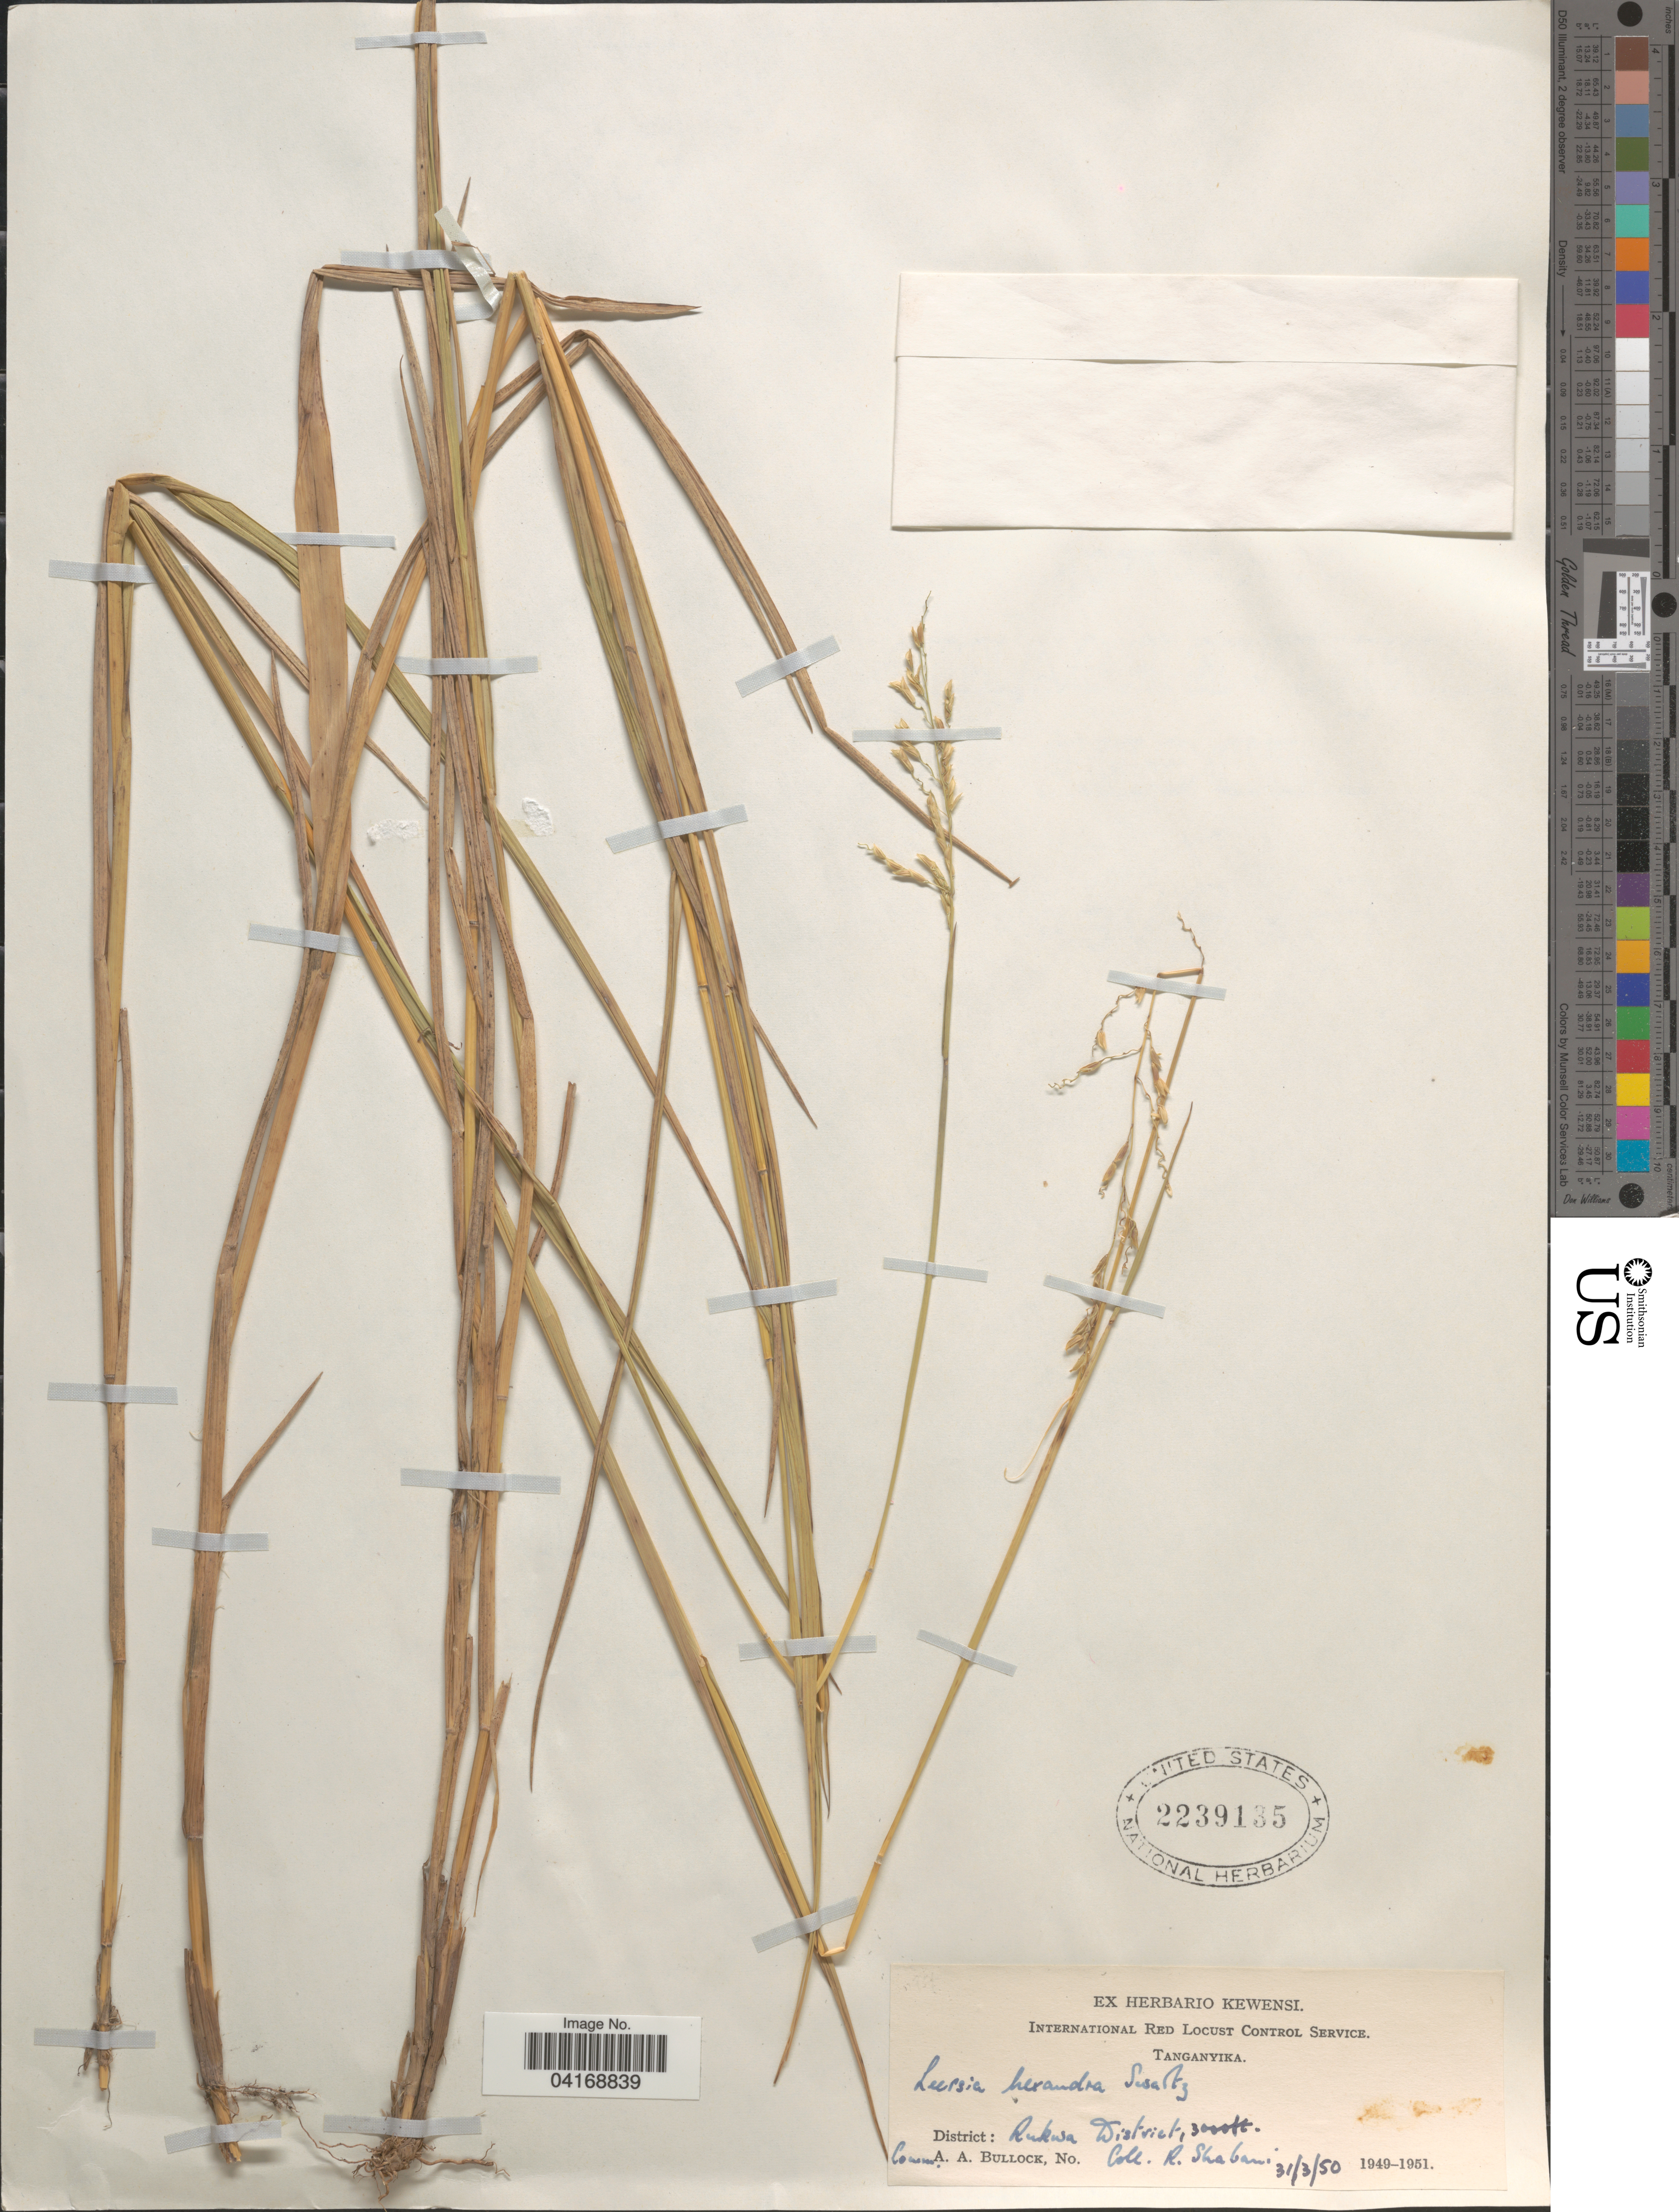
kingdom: Plantae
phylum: Tracheophyta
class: Liliopsida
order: Poales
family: Poaceae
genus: Leersia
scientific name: Leersia hexandra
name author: Sw.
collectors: R. Shabani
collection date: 1950-03-31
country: Tanzania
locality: District: Rukwa District.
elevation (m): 914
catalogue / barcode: US 2239135